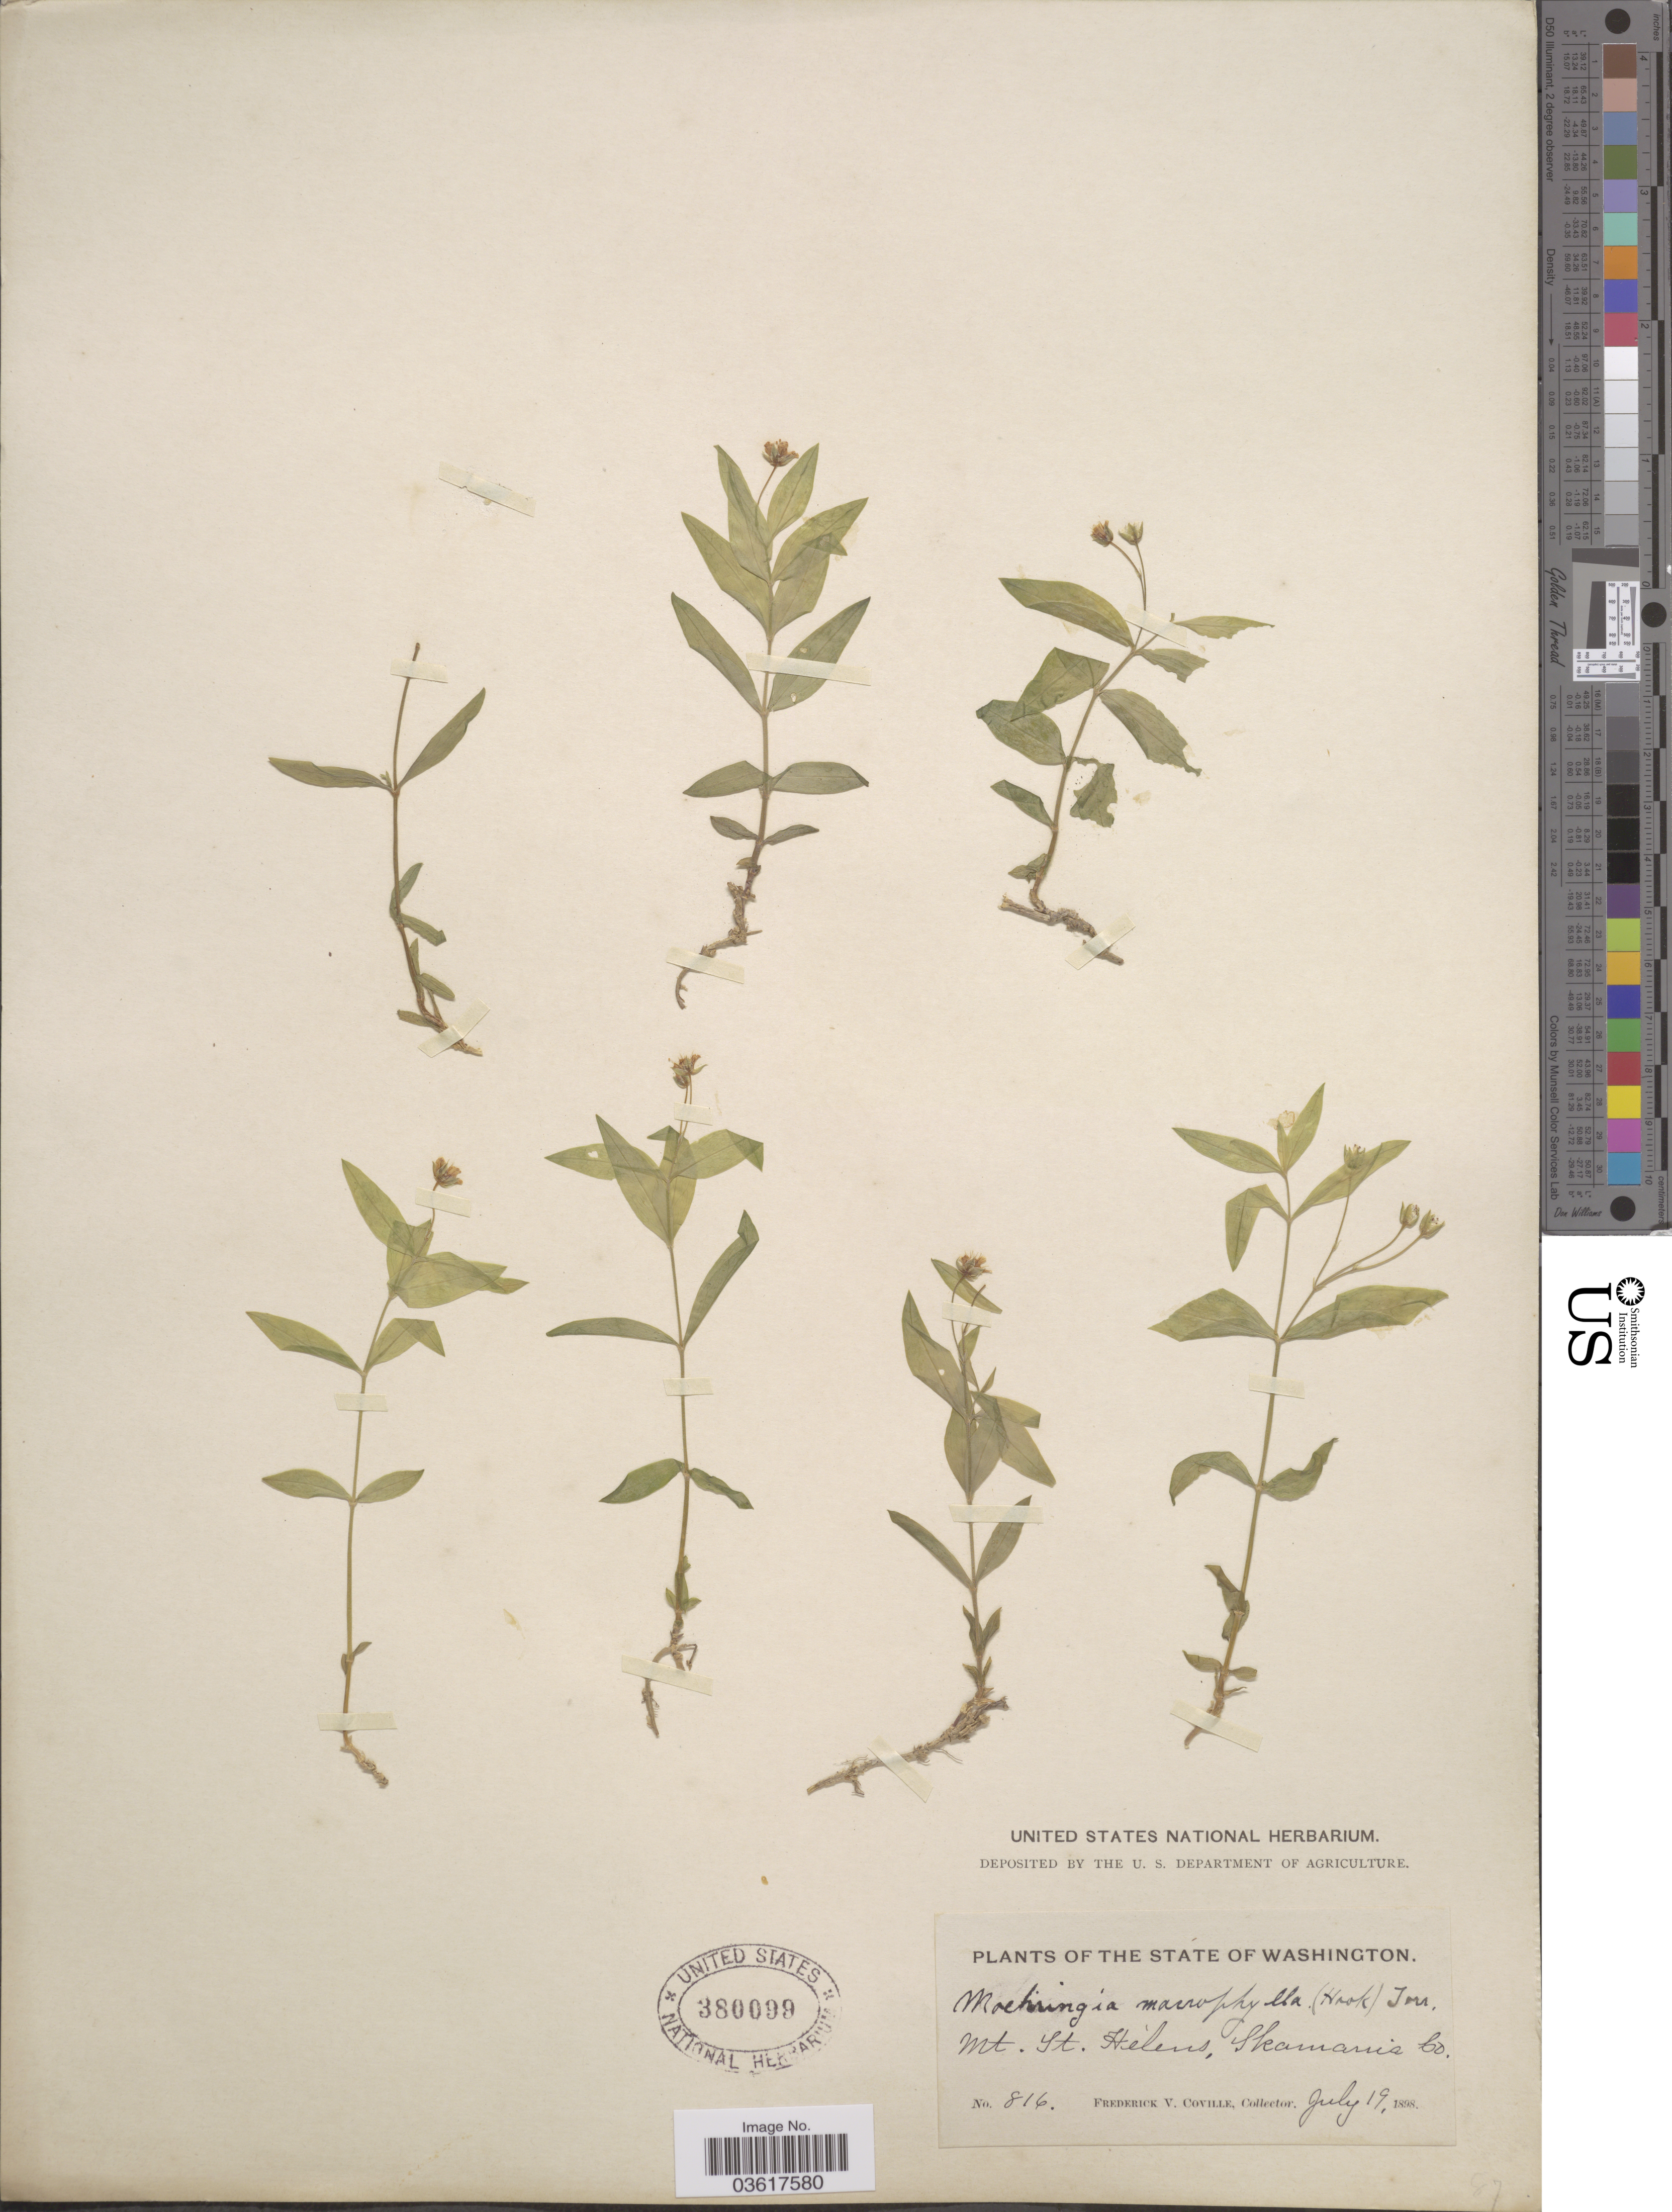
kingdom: Plantae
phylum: Tracheophyta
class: Magnoliopsida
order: Caryophyllales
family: Caryophyllaceae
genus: Moehringia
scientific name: Moehringia macrophylla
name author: (Hook.) Fenzl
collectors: F. V. Coville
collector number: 816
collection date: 1898-07-19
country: United States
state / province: Washington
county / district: Skamania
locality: Mt. St. Helens, Skamania Co.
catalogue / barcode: US 380099